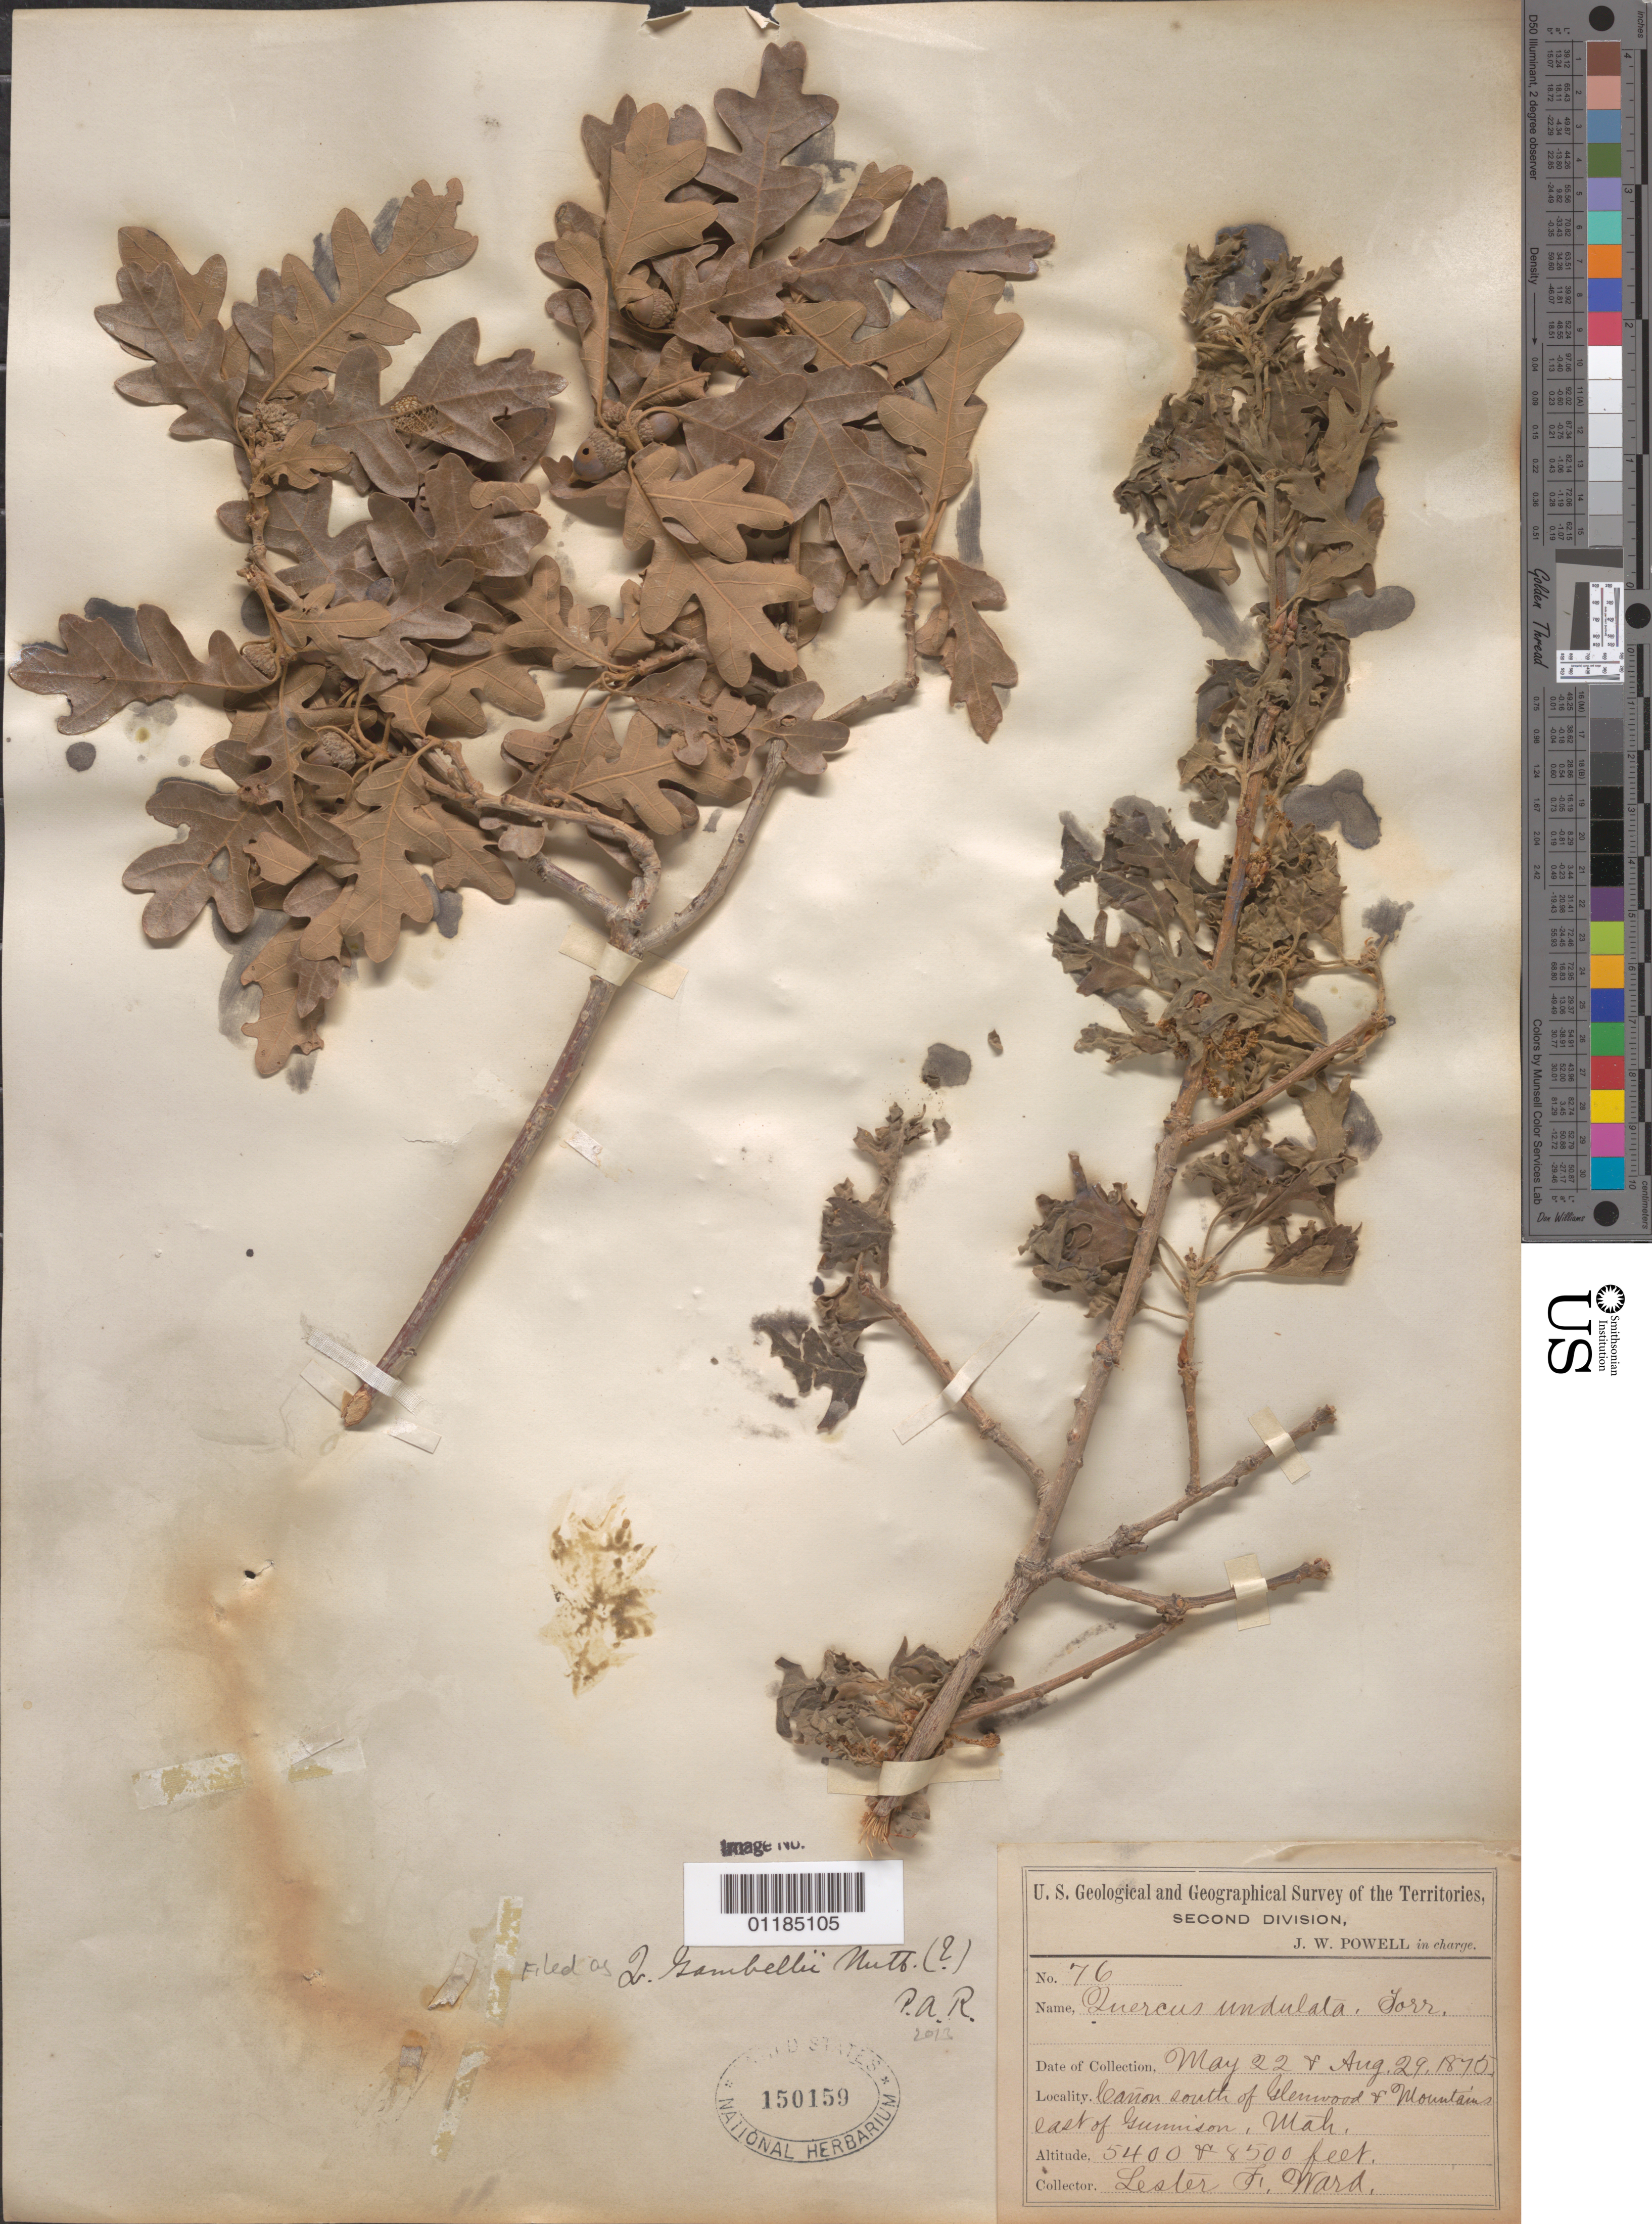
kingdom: Plantae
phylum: Tracheophyta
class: Magnoliopsida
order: Fagales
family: Fagaceae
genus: Quercus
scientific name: Quercus gambelii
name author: Nutt.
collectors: L. F. Ward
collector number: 76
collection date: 1875-05-22/1875-08-29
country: United States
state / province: Utah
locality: Canyon south of Glenwood & mountains east of Gunnison.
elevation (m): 1646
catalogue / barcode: US 150159